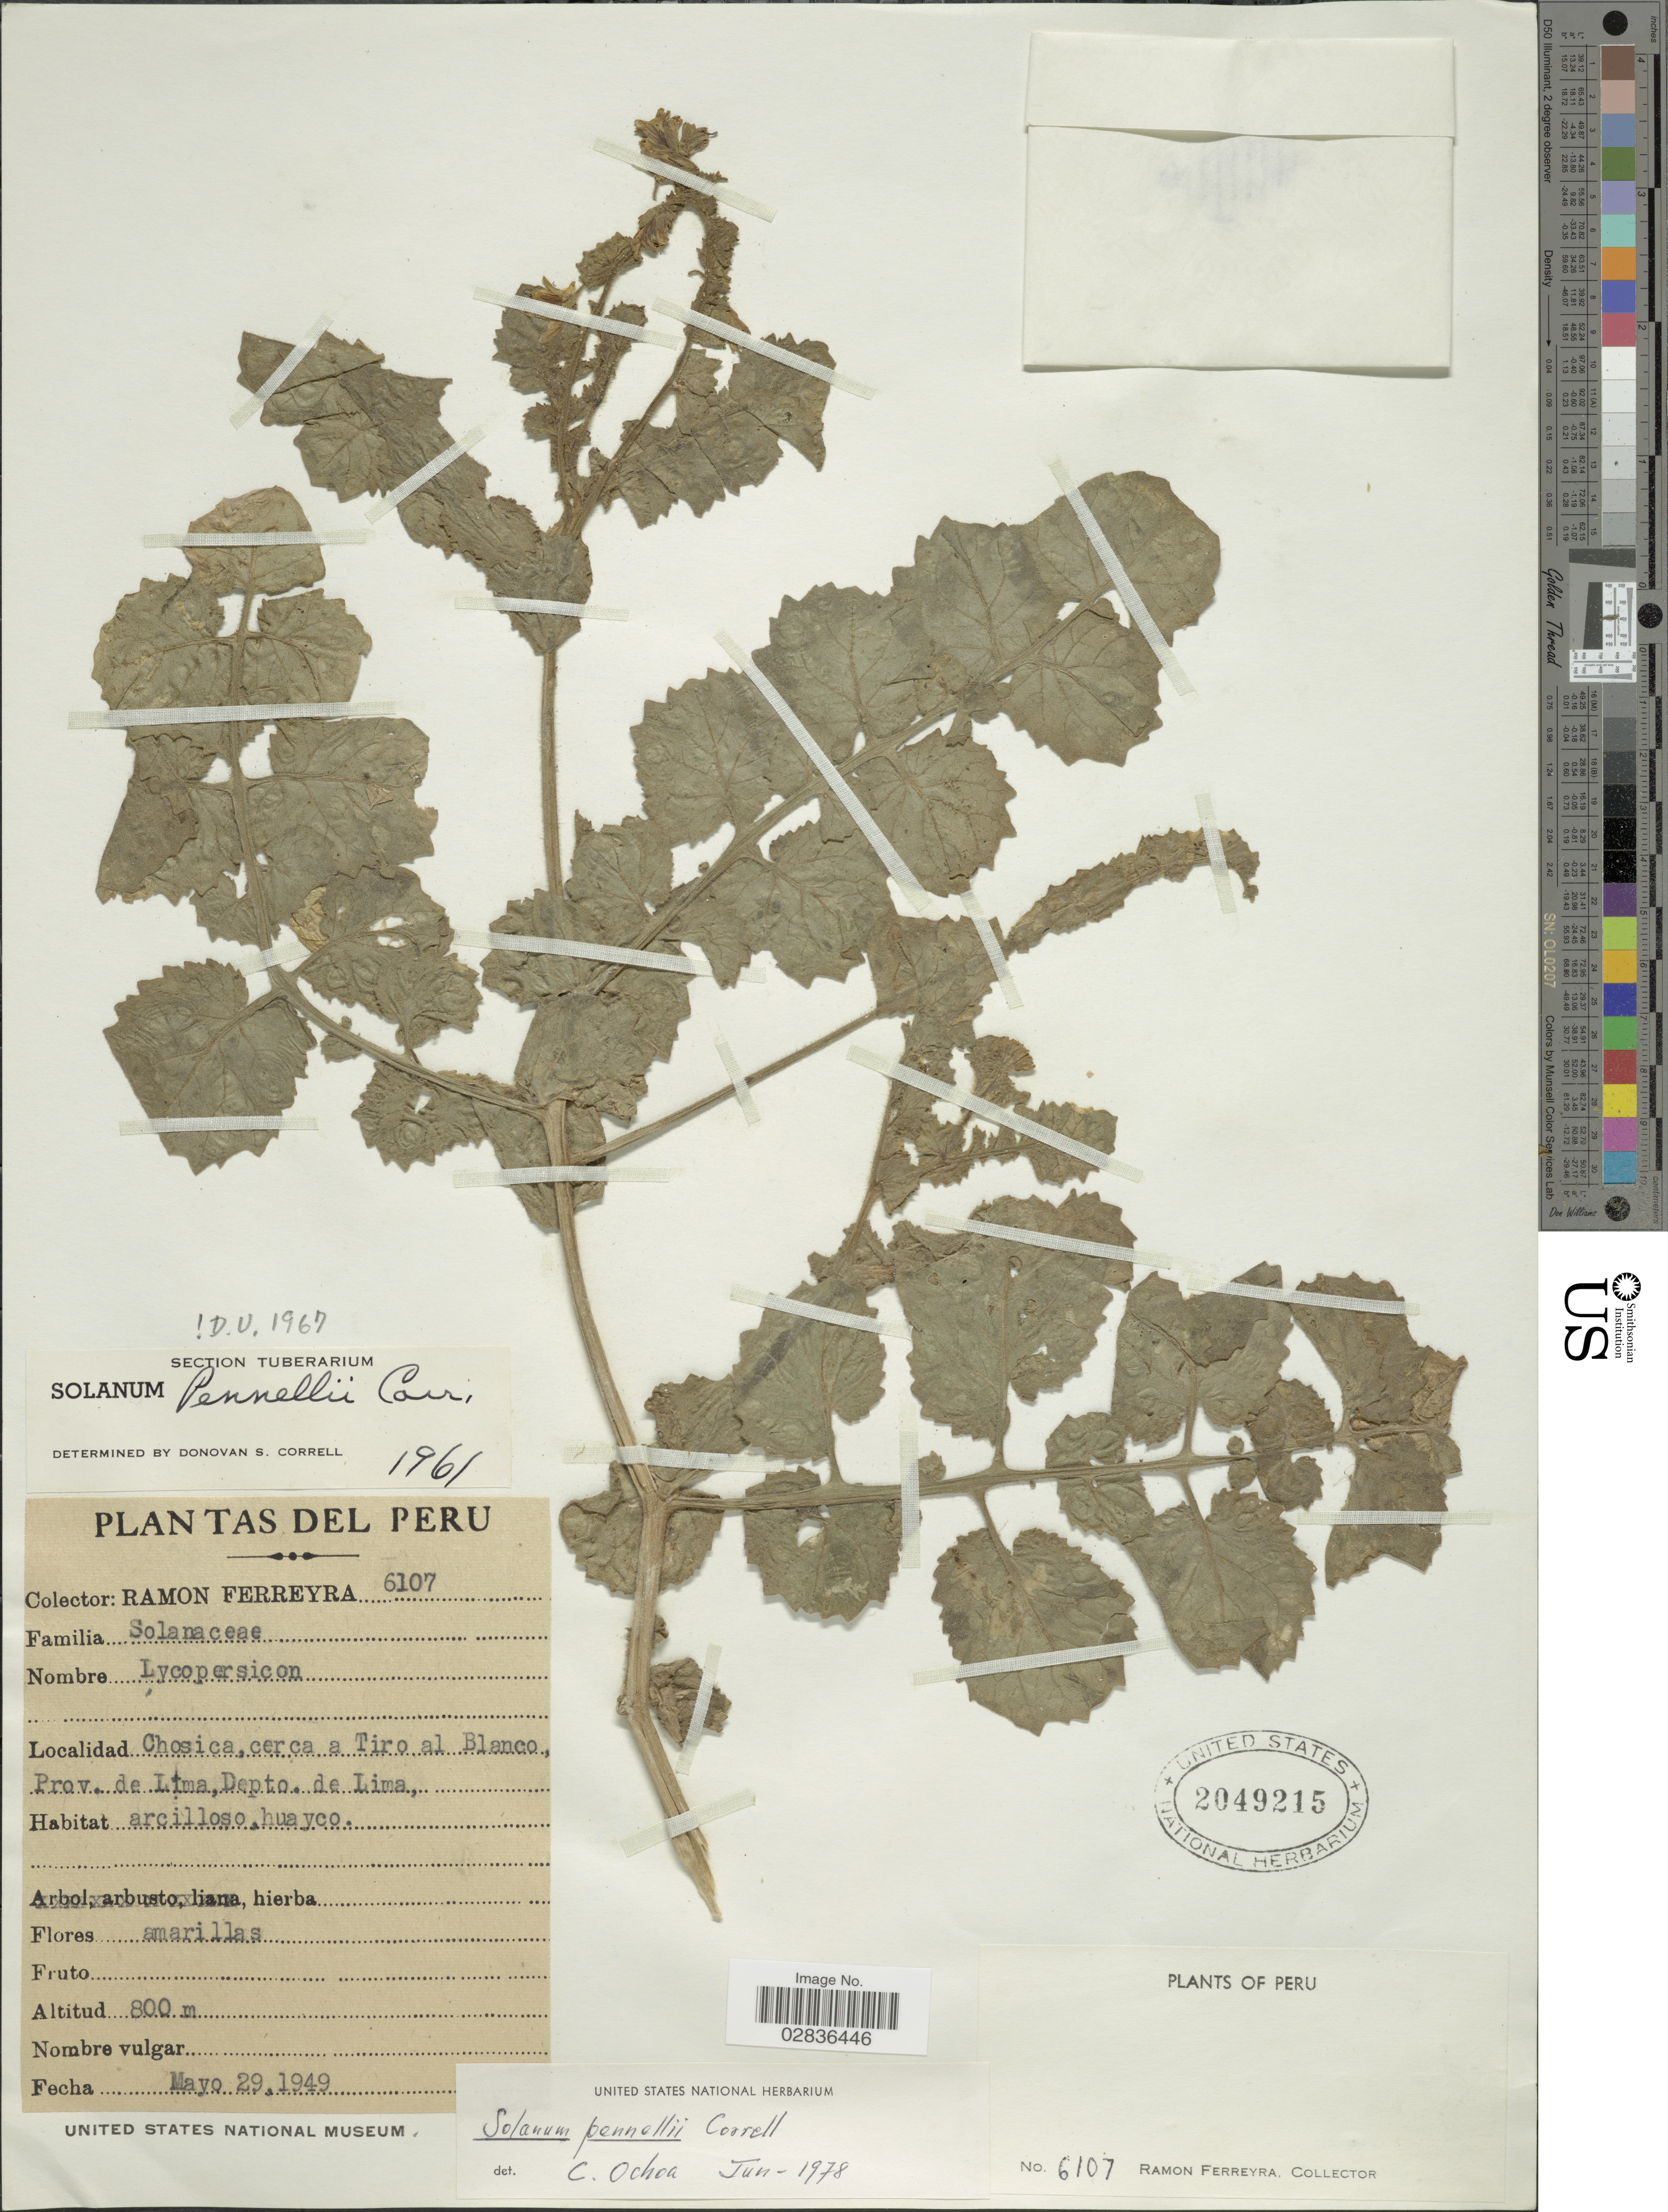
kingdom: Plantae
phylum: Tracheophyta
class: Magnoliopsida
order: Solanales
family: Solanaceae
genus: Solanum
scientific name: Solanum pennellii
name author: Correll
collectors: R. A. Ferreyra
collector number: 6107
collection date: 1949-05-29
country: Peru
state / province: Lima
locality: Chosica, cerca a Tiro al Blanco, Prov. de Lima, Depto. de Lima.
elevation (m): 800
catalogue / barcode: US 2049215